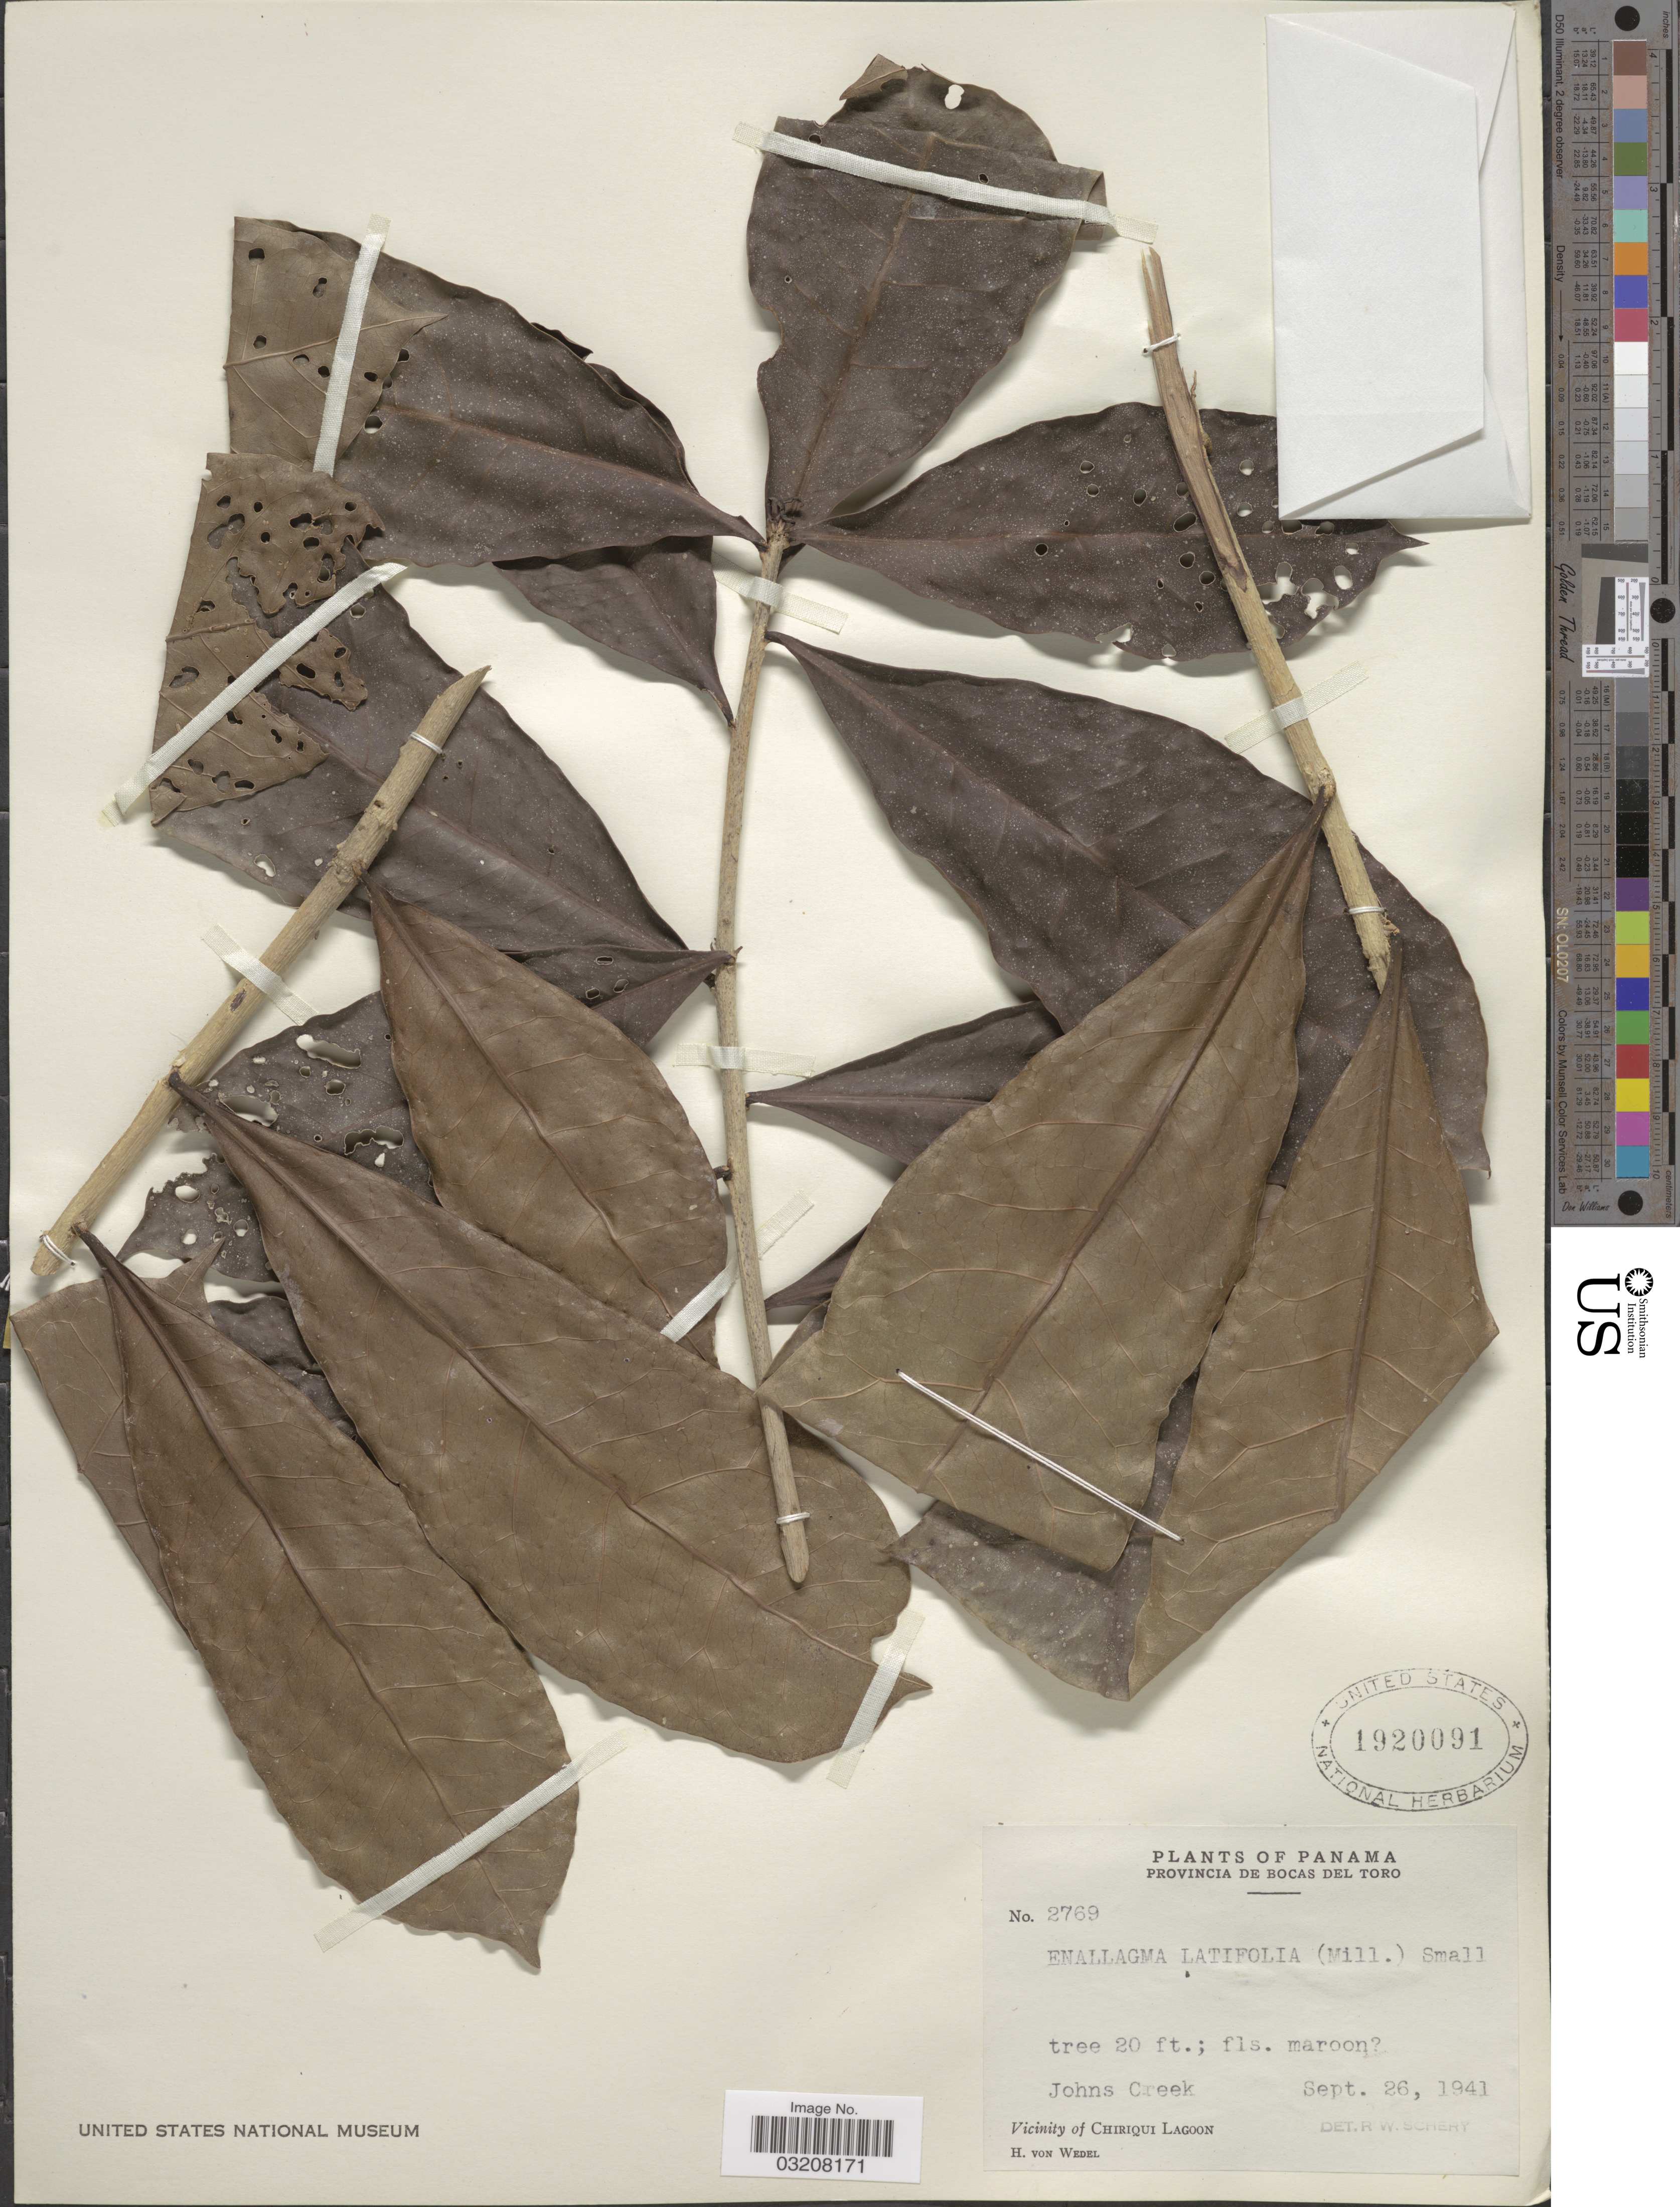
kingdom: Plantae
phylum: Tracheophyta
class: Magnoliopsida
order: Lamiales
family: Bignoniaceae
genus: Amphitecna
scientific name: Amphitecna latifolia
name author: (Mill.) A.H. Gentry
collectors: H. von Wedel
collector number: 2769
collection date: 1941-09-26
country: Panama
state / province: Bocas del Toro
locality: Johns Creek. Vicinity of Chiriqui Lagoon.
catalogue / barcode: US 1920091